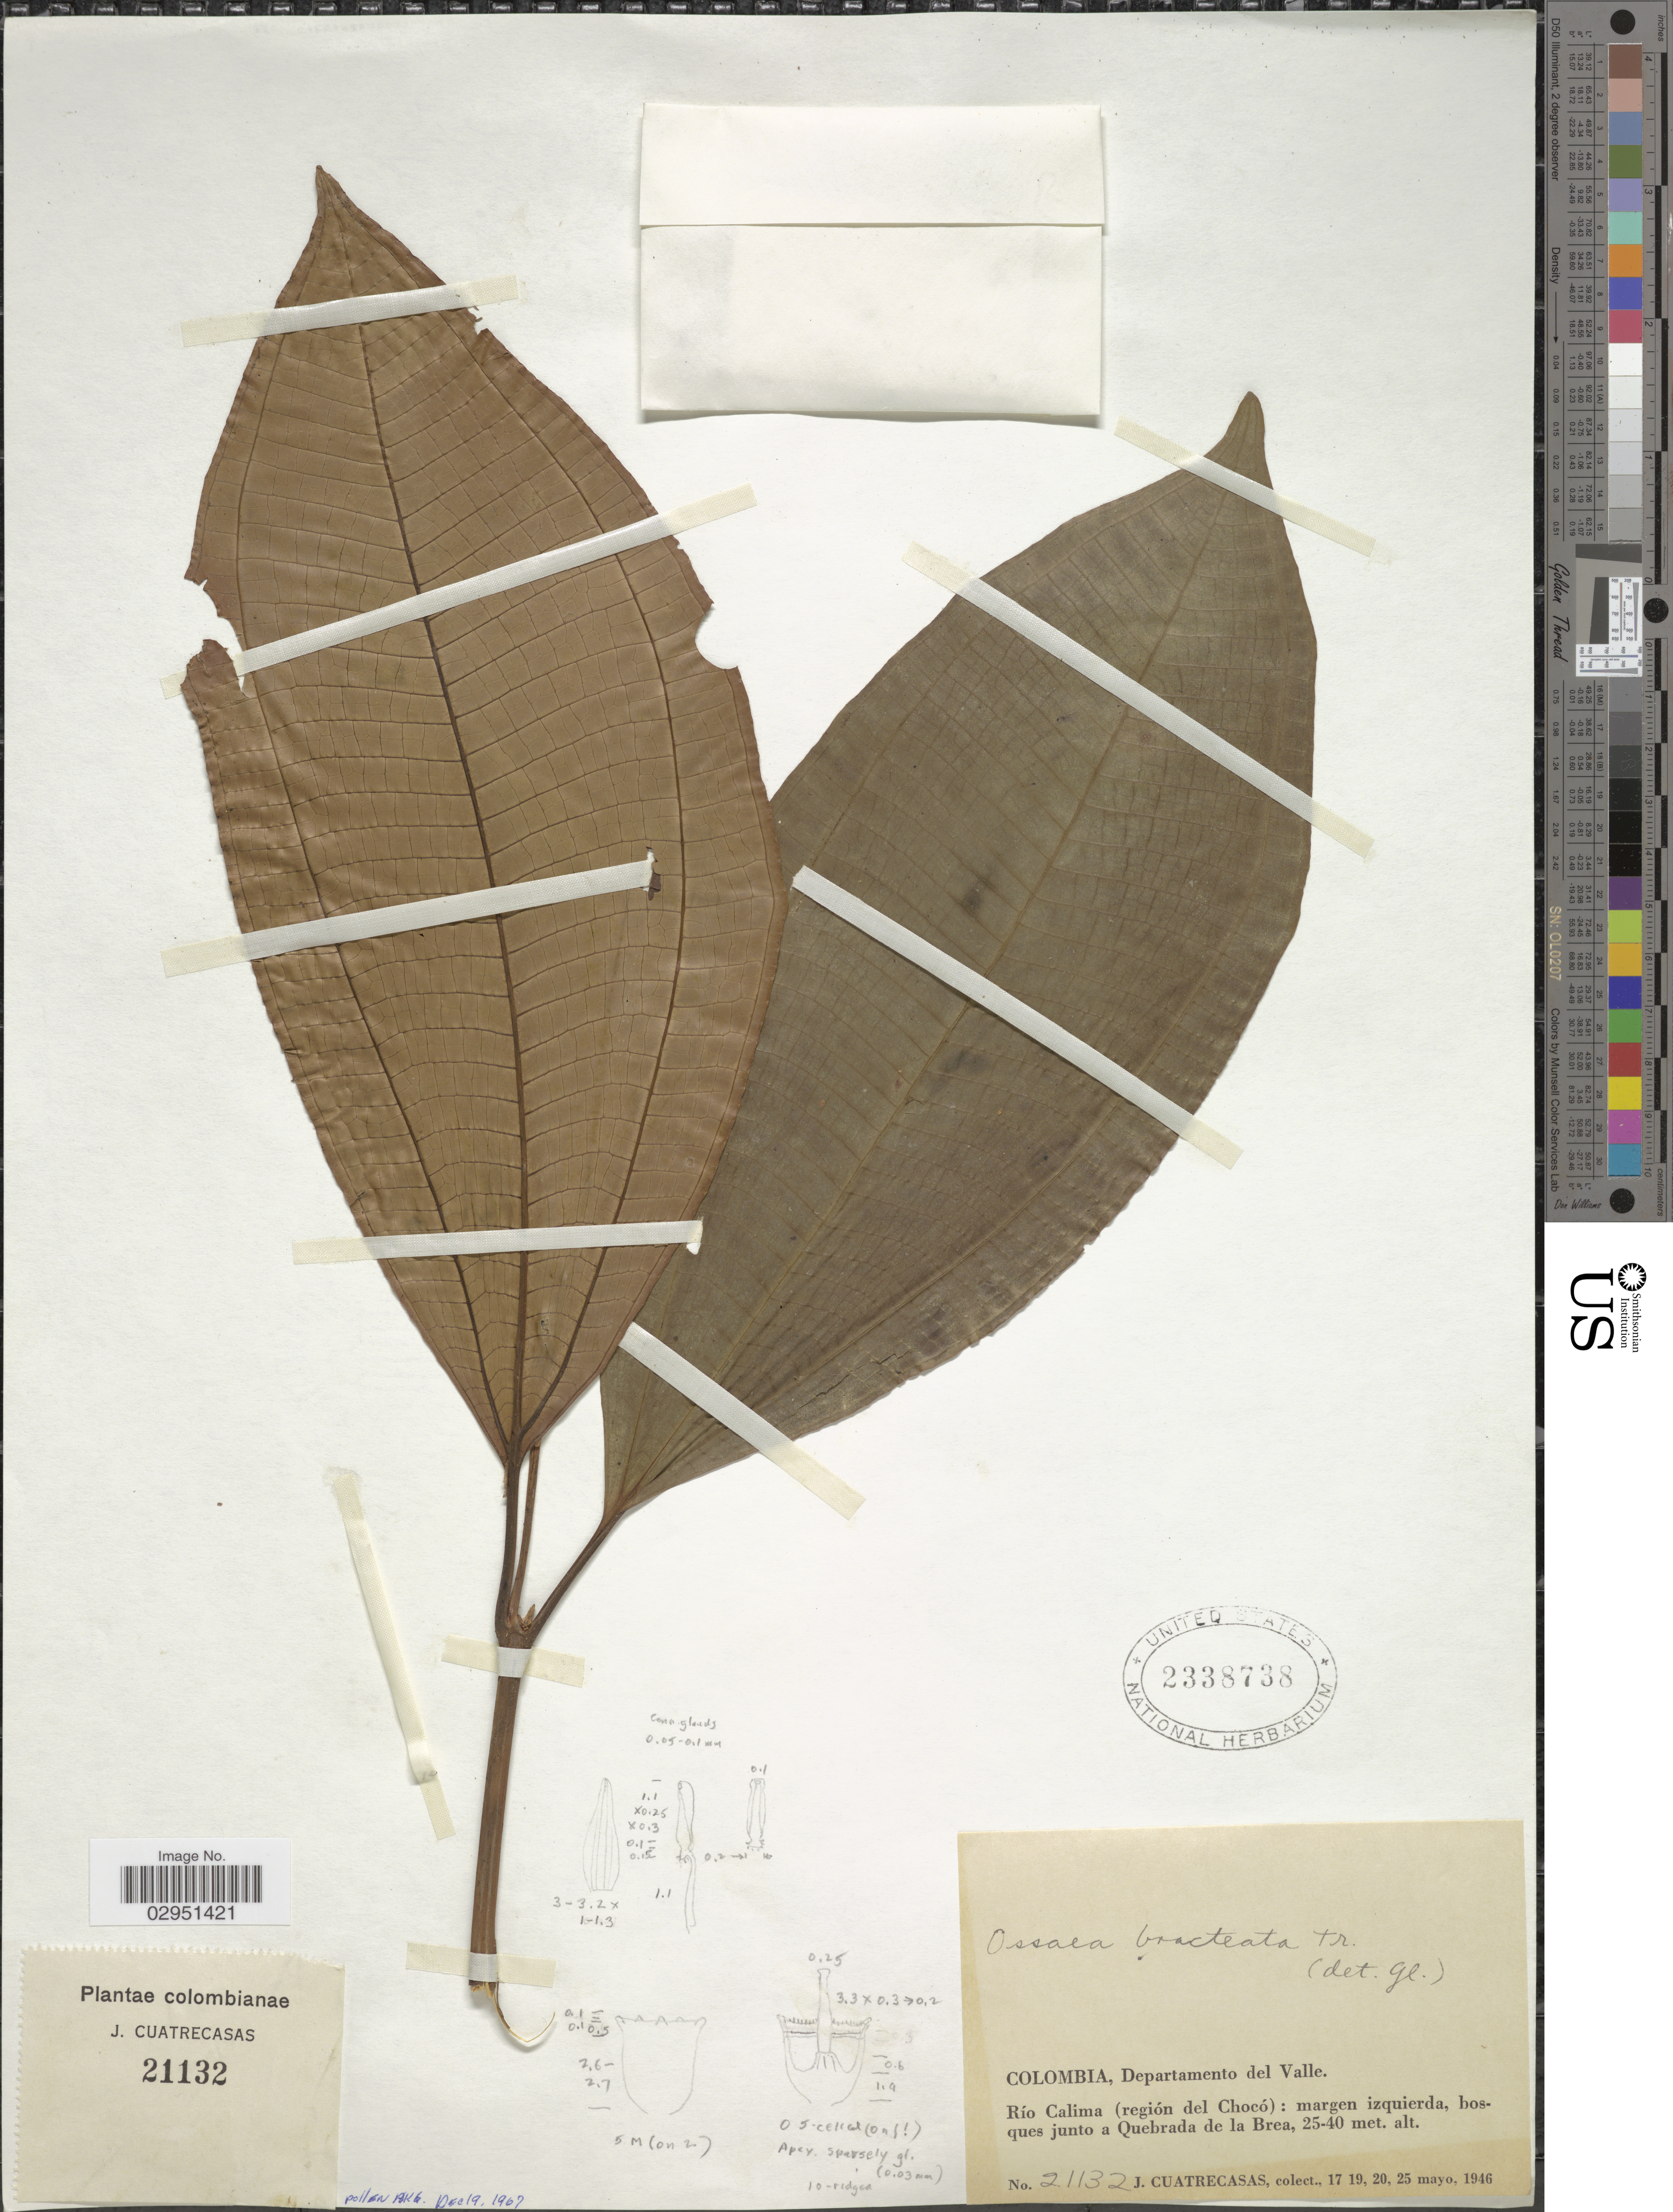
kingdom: Plantae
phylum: Tracheophyta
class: Magnoliopsida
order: Myrtales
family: Melastomataceae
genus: Ossaea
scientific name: Ossaea bracteata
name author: Triana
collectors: J. Cuatrecasas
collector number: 21132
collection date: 1946-05-17/1946-05-25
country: Colombia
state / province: Valle del Cauca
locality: Departamento del Valle, Río Calima (región del Chocó): margen izquierda, bosques junto a Quebrada de la Brea.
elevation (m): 25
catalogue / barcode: US 2338738